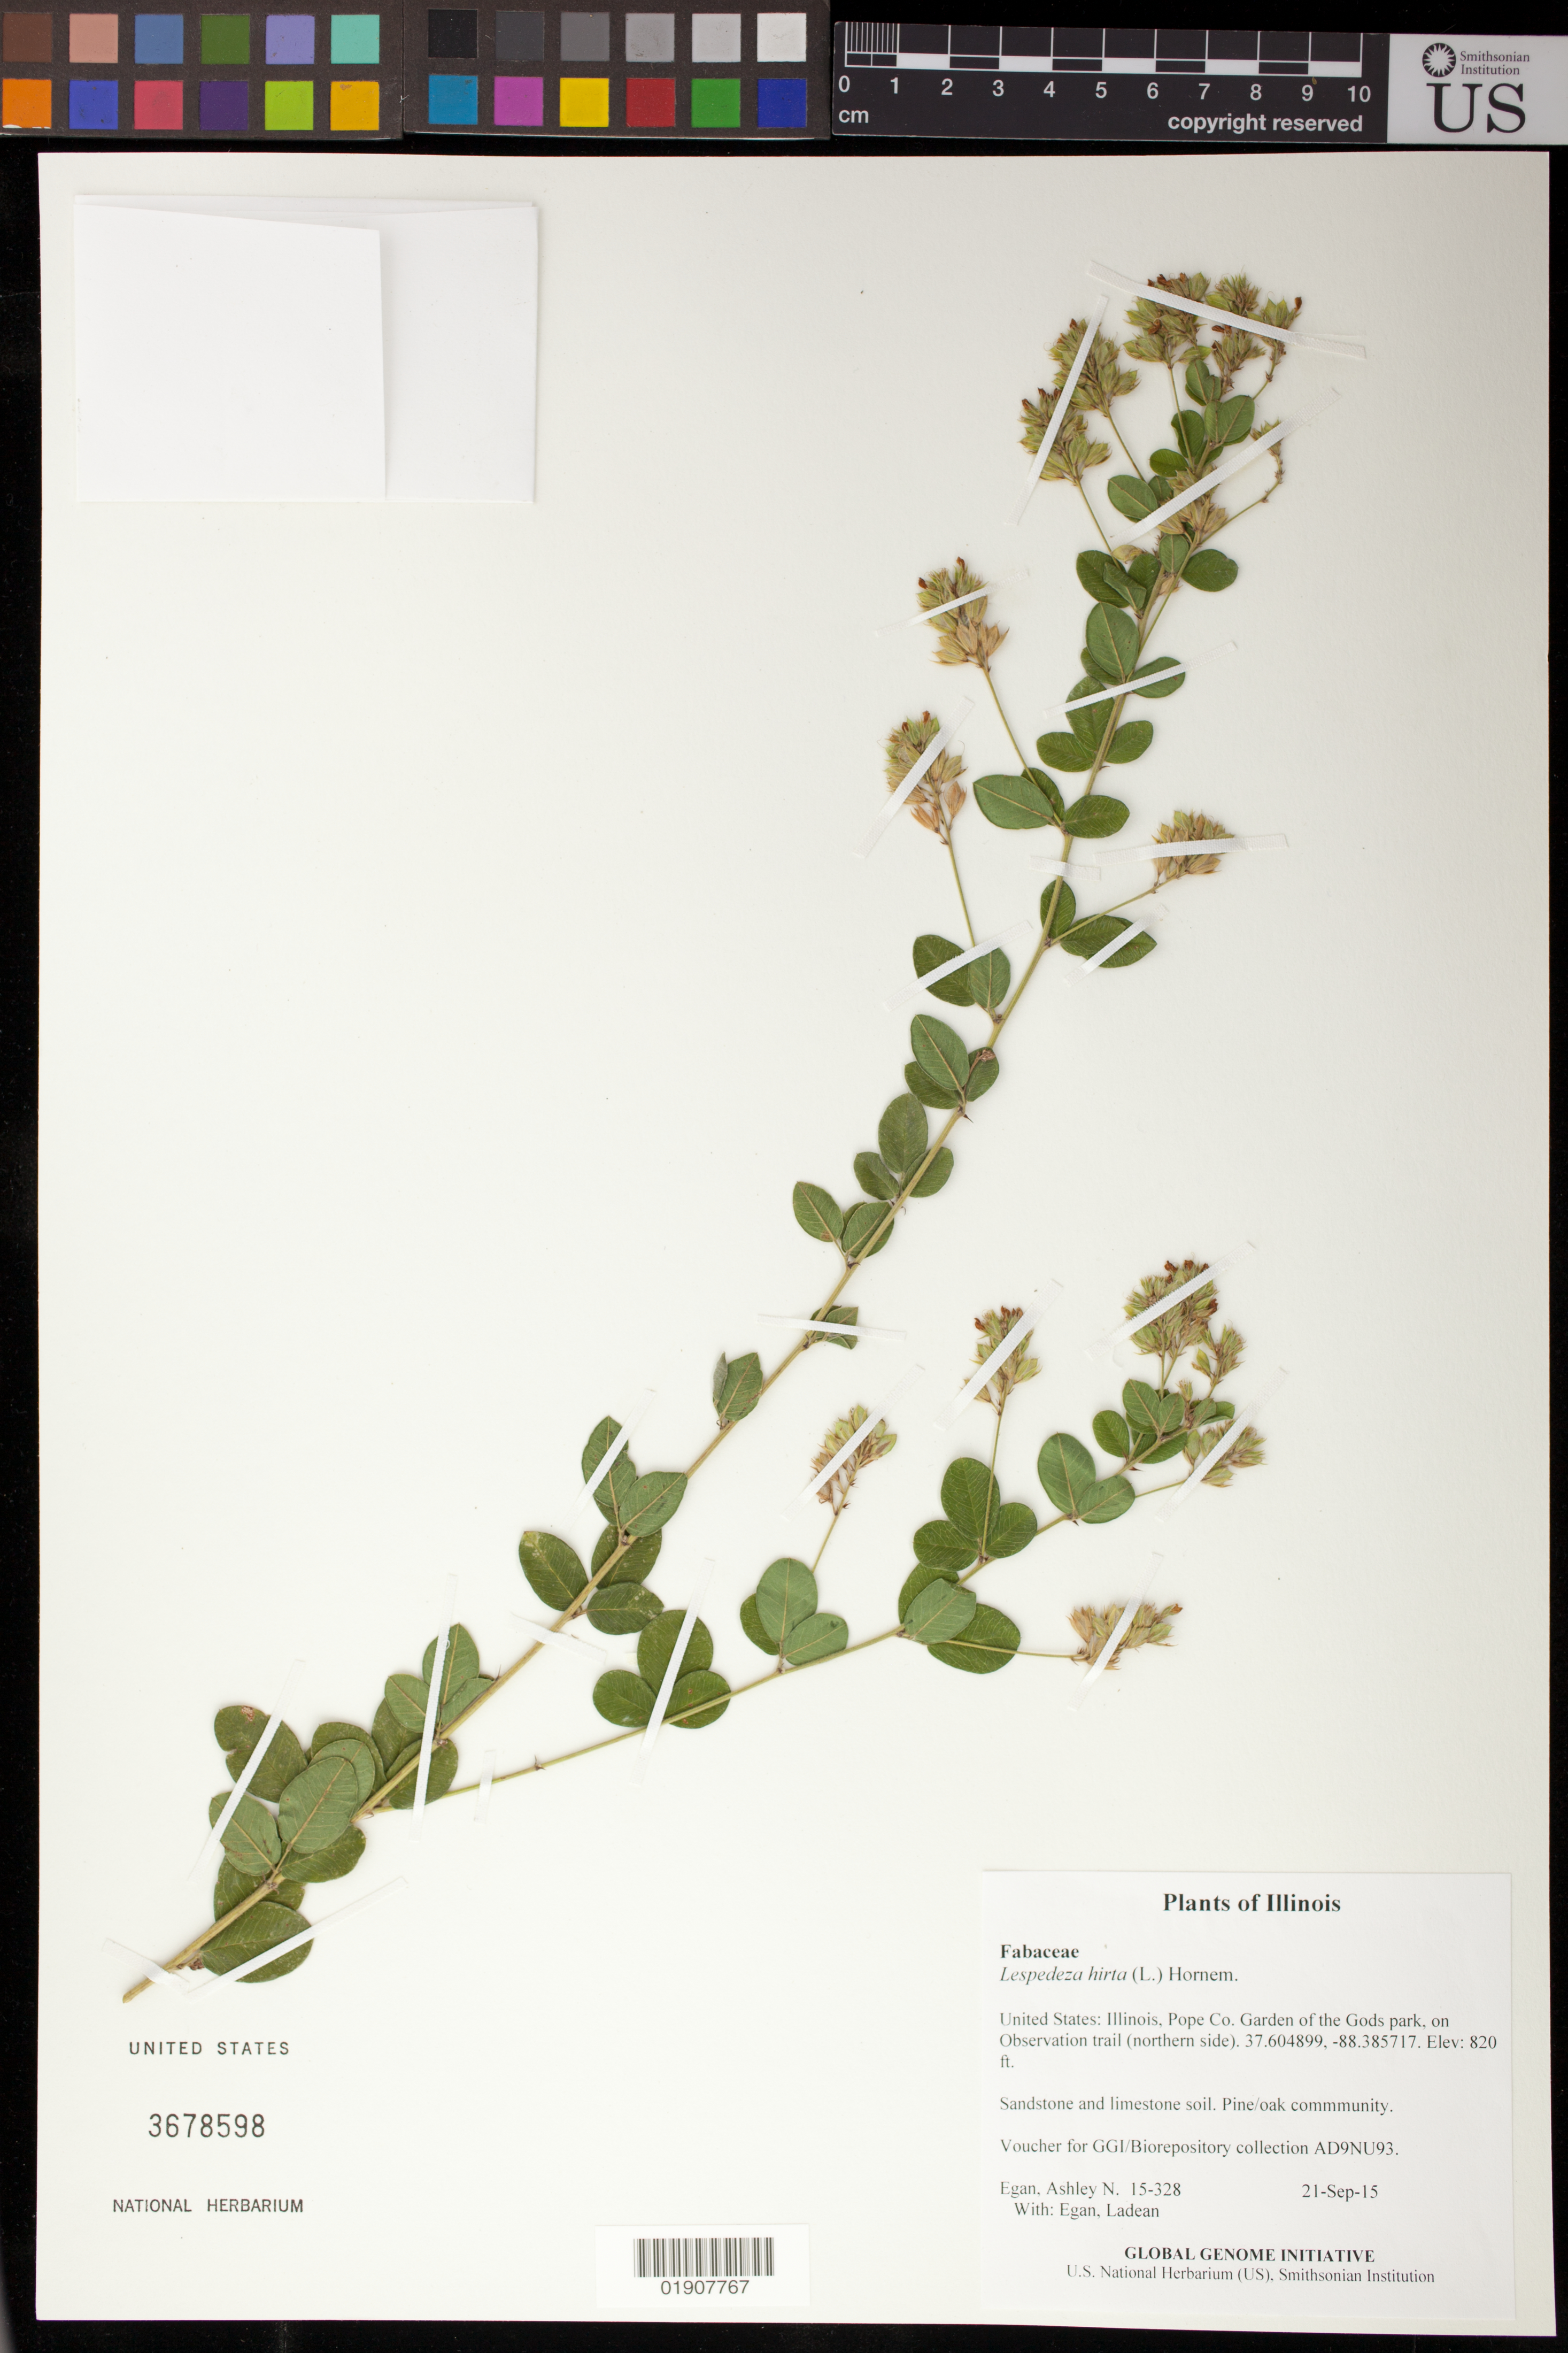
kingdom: Plantae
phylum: Tracheophyta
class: Magnoliopsida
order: Fabales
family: Fabaceae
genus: Lespedeza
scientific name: Lespedeza hirta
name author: (L.) Hornem.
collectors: A. N. Egan & L. Egan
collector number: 15-328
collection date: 2015-09-21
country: United States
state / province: Illinois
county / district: Pope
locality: Garden of the Gods park, on Observation trail (northern side)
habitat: Sandstone and limestone soil. Pine/oak commmunity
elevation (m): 250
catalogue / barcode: US 3678598